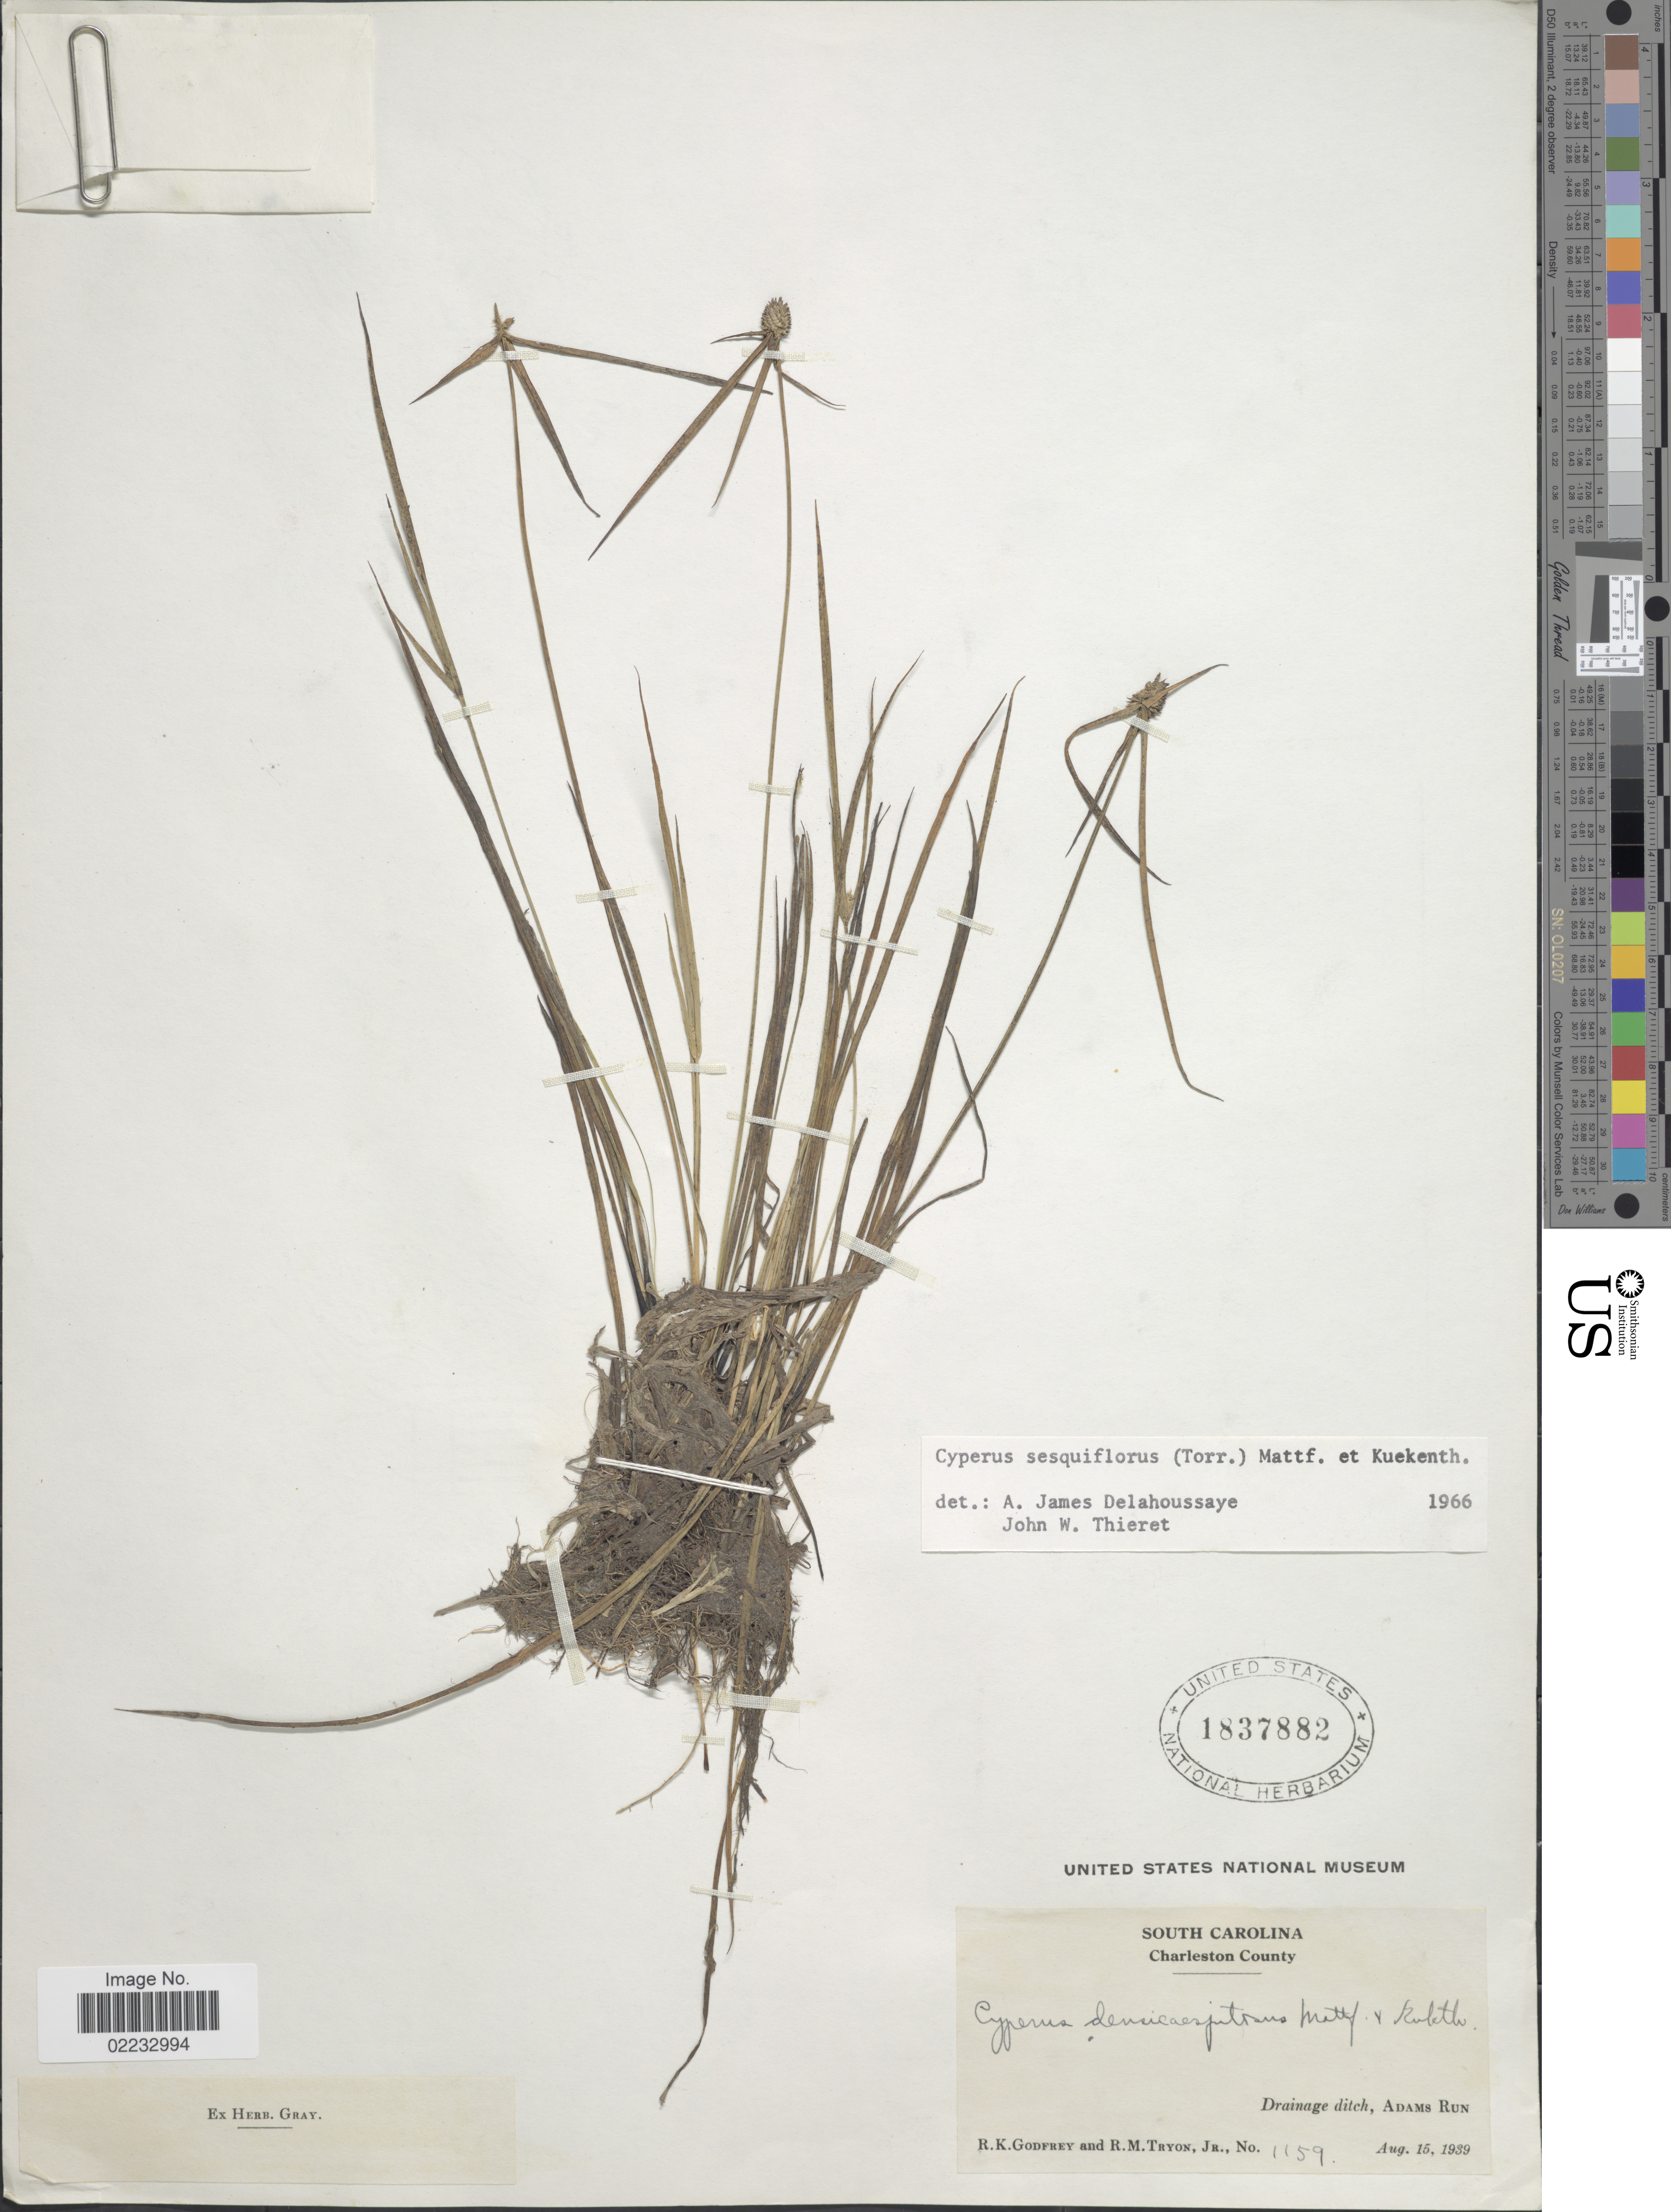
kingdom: Plantae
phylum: Tracheophyta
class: Liliopsida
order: Poales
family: Cyperaceae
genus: Cyperus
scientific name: Cyperus sesquiflorus subsp. sesquiflorus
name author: (Torr.) Mattf. & Kük.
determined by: Strong, M. T., (US), Smithsonian Institution - National Museum of Natural History (UNITED STATES)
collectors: R. K. Godfrey & R. M. Tryon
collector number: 1159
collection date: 1939-08-15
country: United States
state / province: South Carolina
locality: Charleston County, Drainage ditch, Adams Run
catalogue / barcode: US 1837882